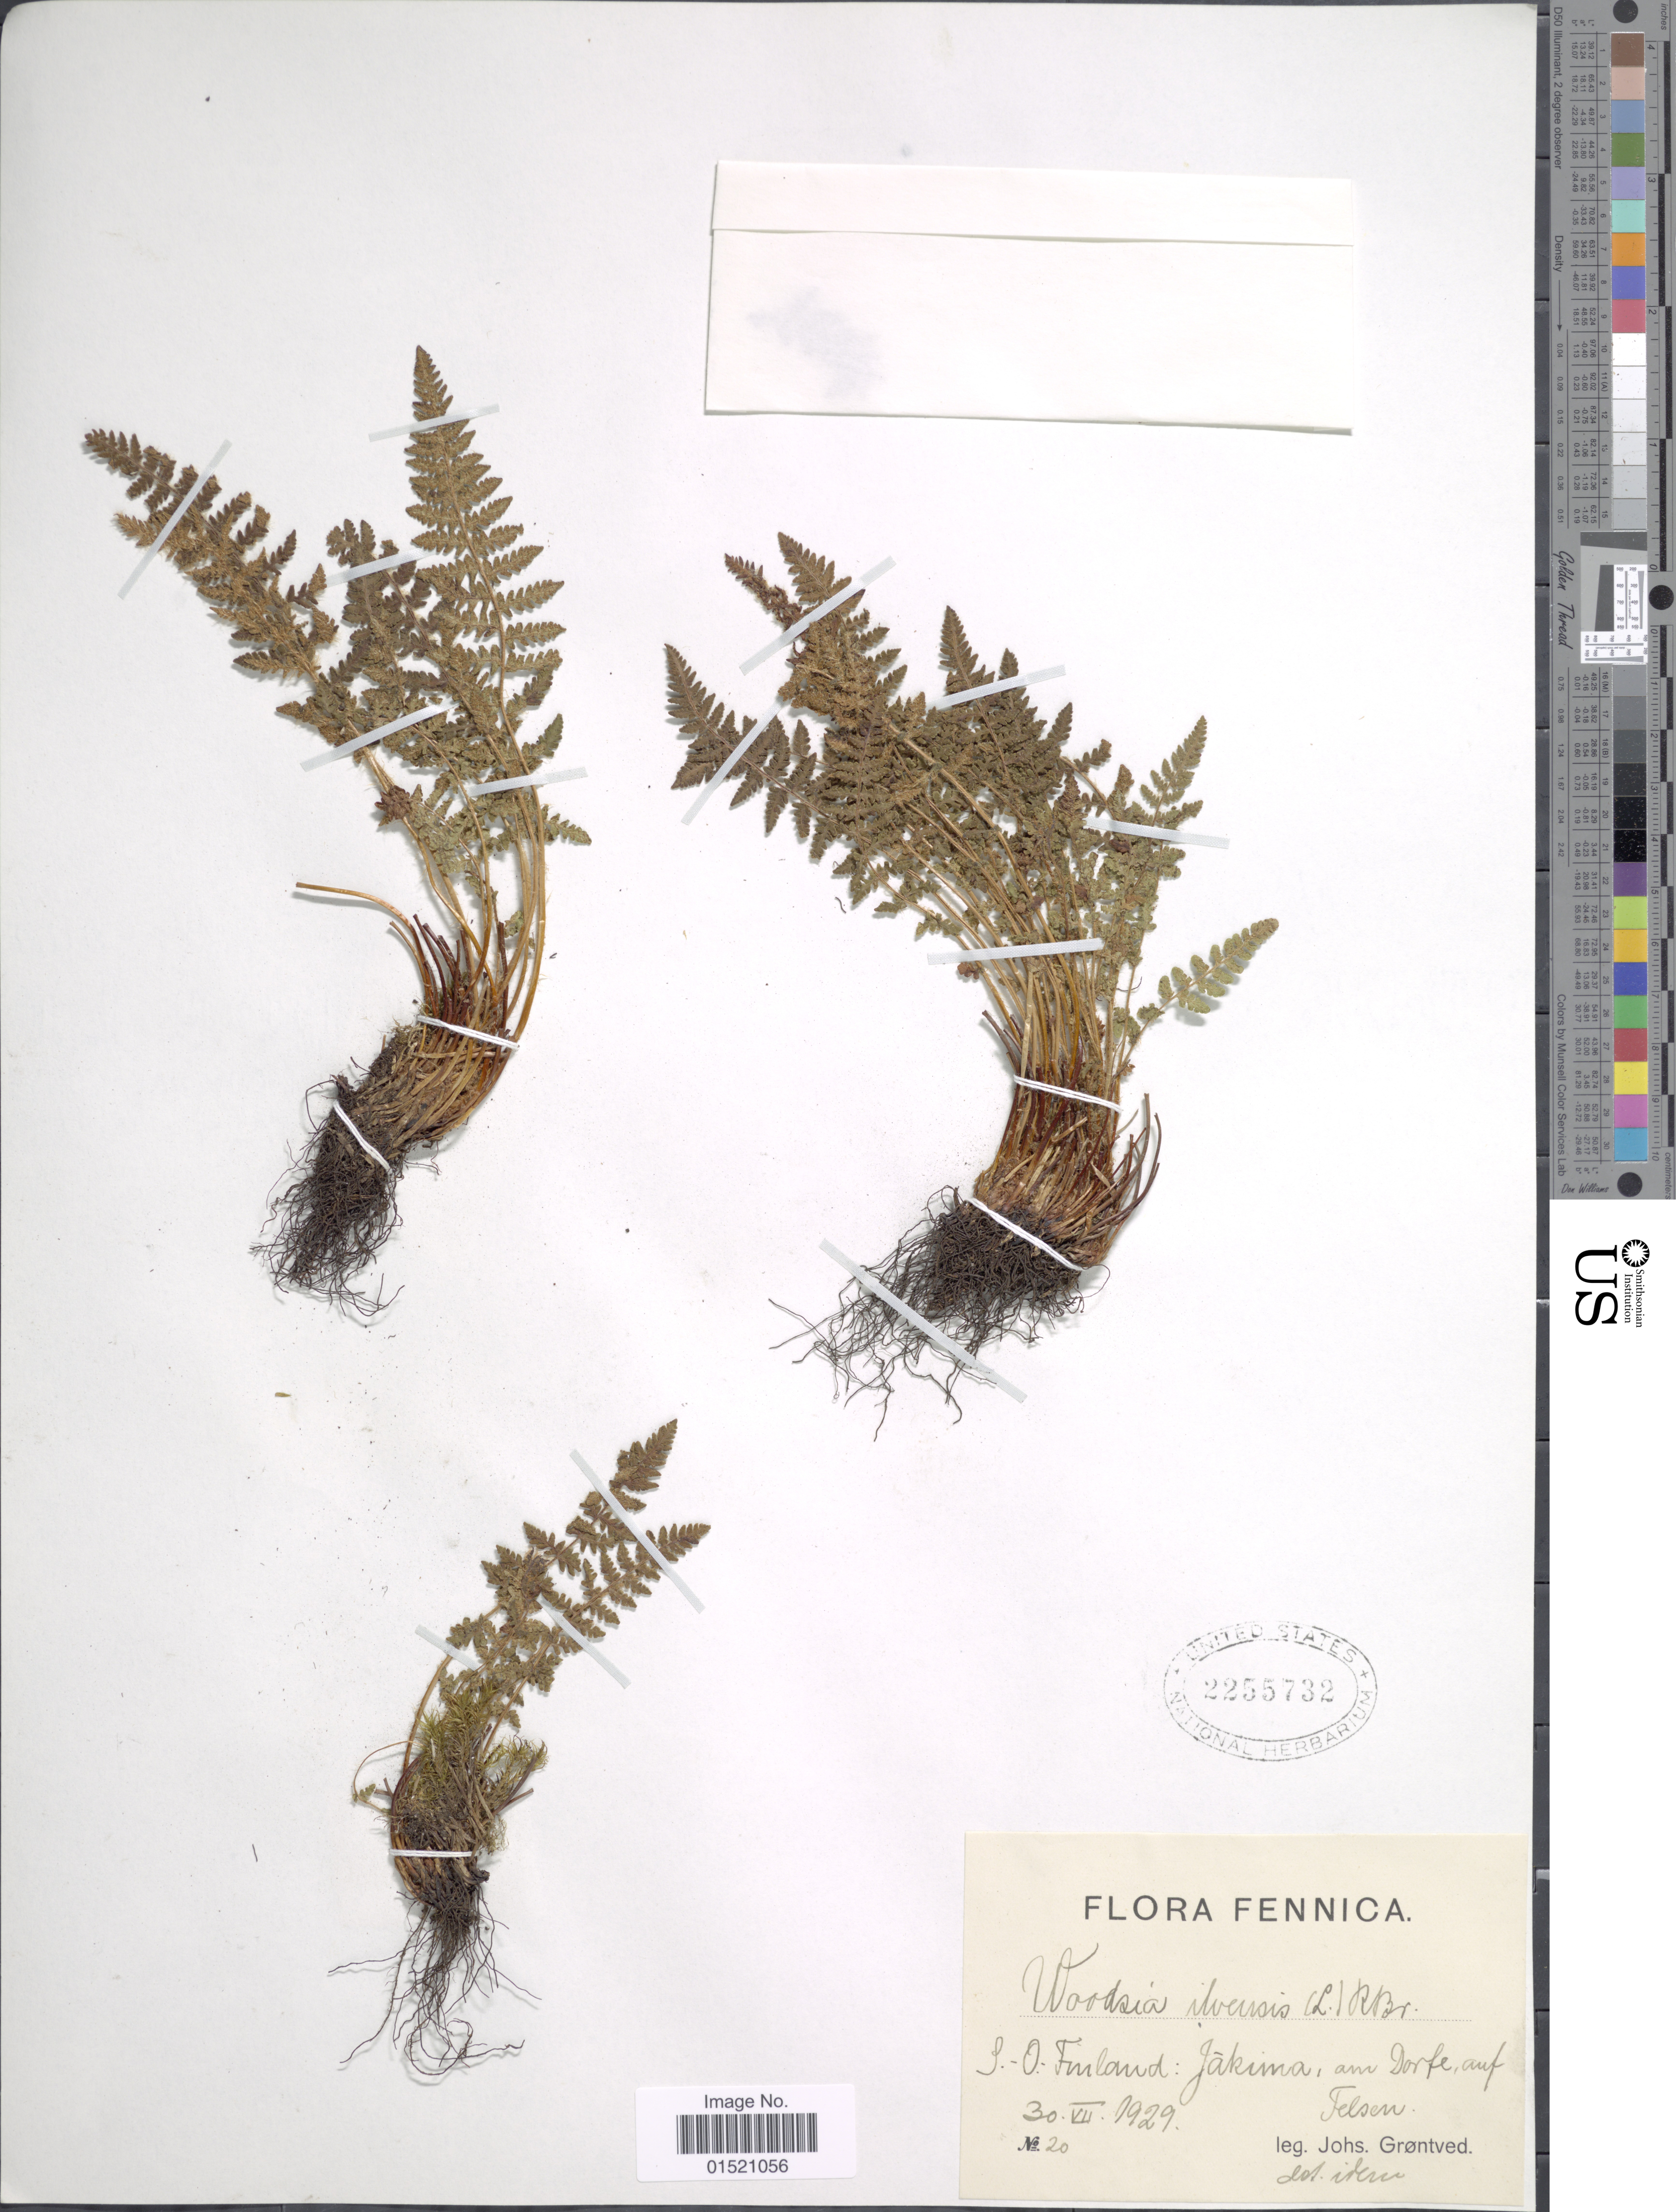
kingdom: Plantae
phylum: Tracheophyta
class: Polypodiopsida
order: Polypodiales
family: Woodsiaceae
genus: Woodsia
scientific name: Woodsia ilvensis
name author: (L.) R. Br.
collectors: J. Grøntved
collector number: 20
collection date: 1929-07-30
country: Finland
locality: S.O. Finland: jakima, am Dorfe auf Felsen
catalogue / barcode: US 2255732